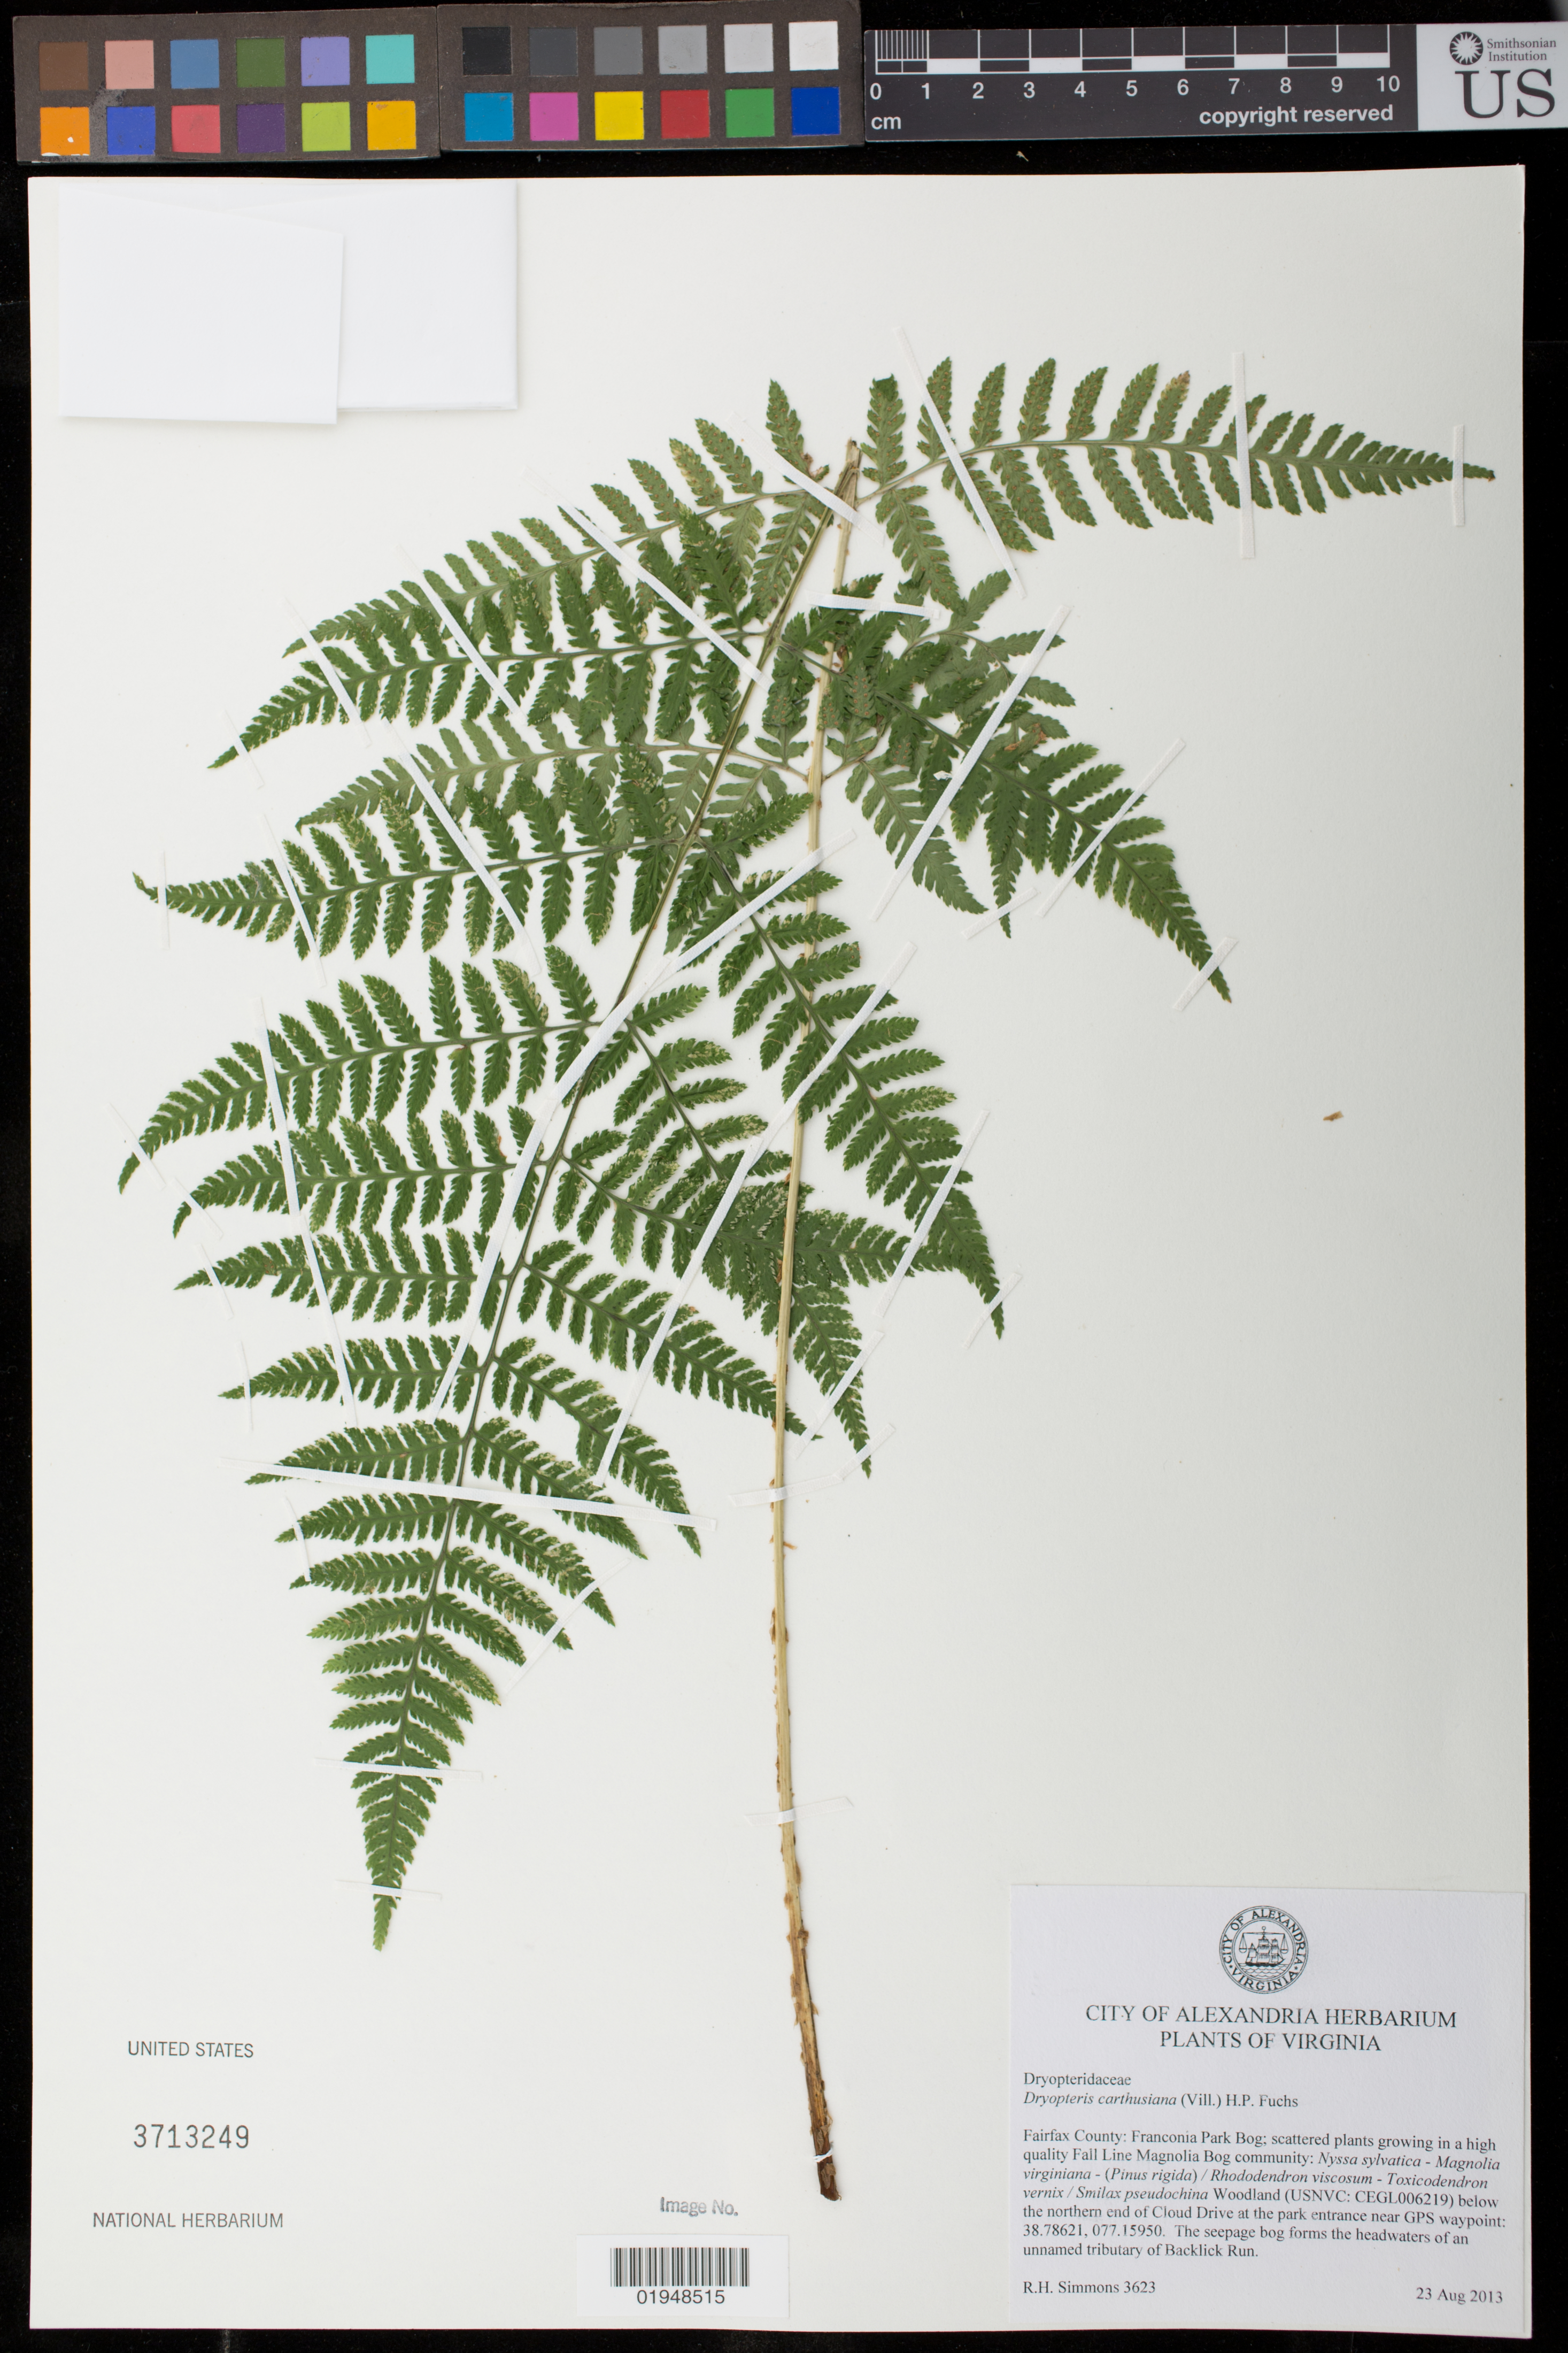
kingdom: Plantae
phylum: Tracheophyta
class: Polypodiopsida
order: Polypodiales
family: Dryopteridaceae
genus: Dryopteris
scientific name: Dryopteris carthusiana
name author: (Villars) H.P. Fuchs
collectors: R. H. Simmons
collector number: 3623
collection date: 2013-08-23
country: United States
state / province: Virginia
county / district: Fairfax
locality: Franconia Park Bog, below the northern end of Cloud Drive at the park entrance near GPS waypoint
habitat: Woodland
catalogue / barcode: US 3713249